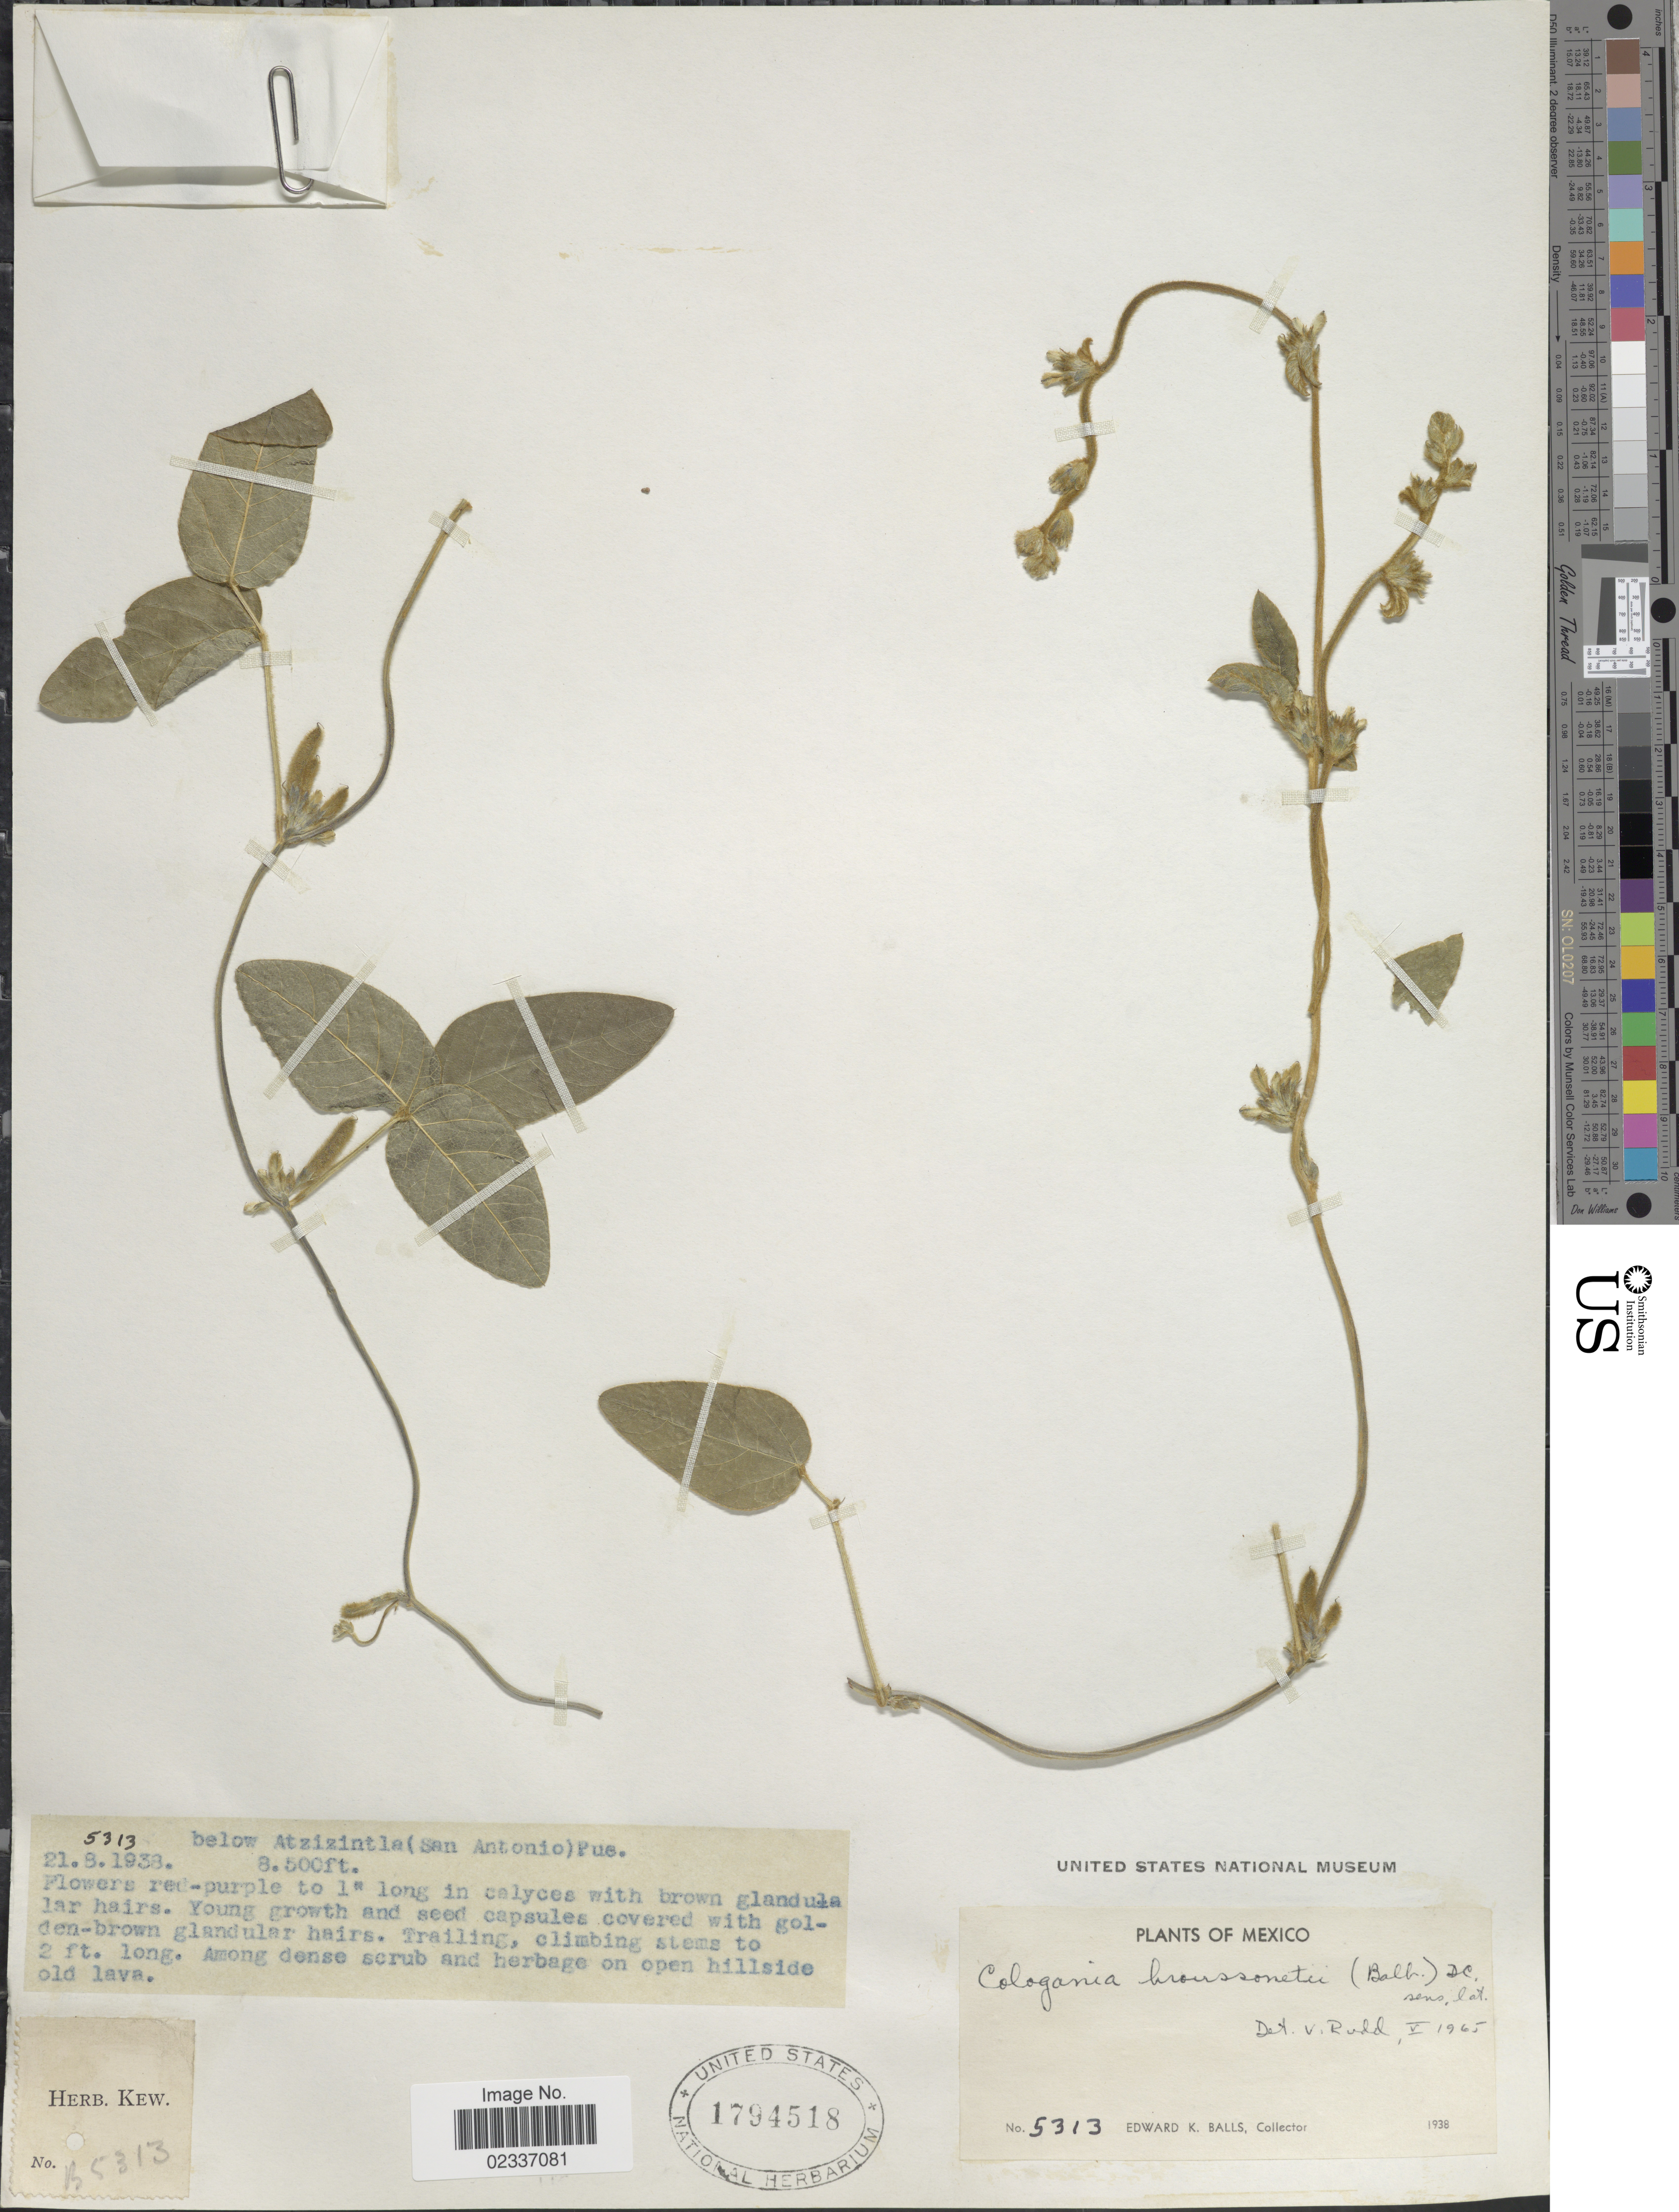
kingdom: Plantae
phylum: Tracheophyta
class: Magnoliopsida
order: Fabales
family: Fabaceae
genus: Cologania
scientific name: Cologania broussonetii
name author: (Balb.) DC.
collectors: E. K. Balls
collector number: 5313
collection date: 1938-08-21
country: Mexico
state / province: Puebla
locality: Below Atzizintla (San Antonio)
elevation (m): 2591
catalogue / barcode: US 1794518